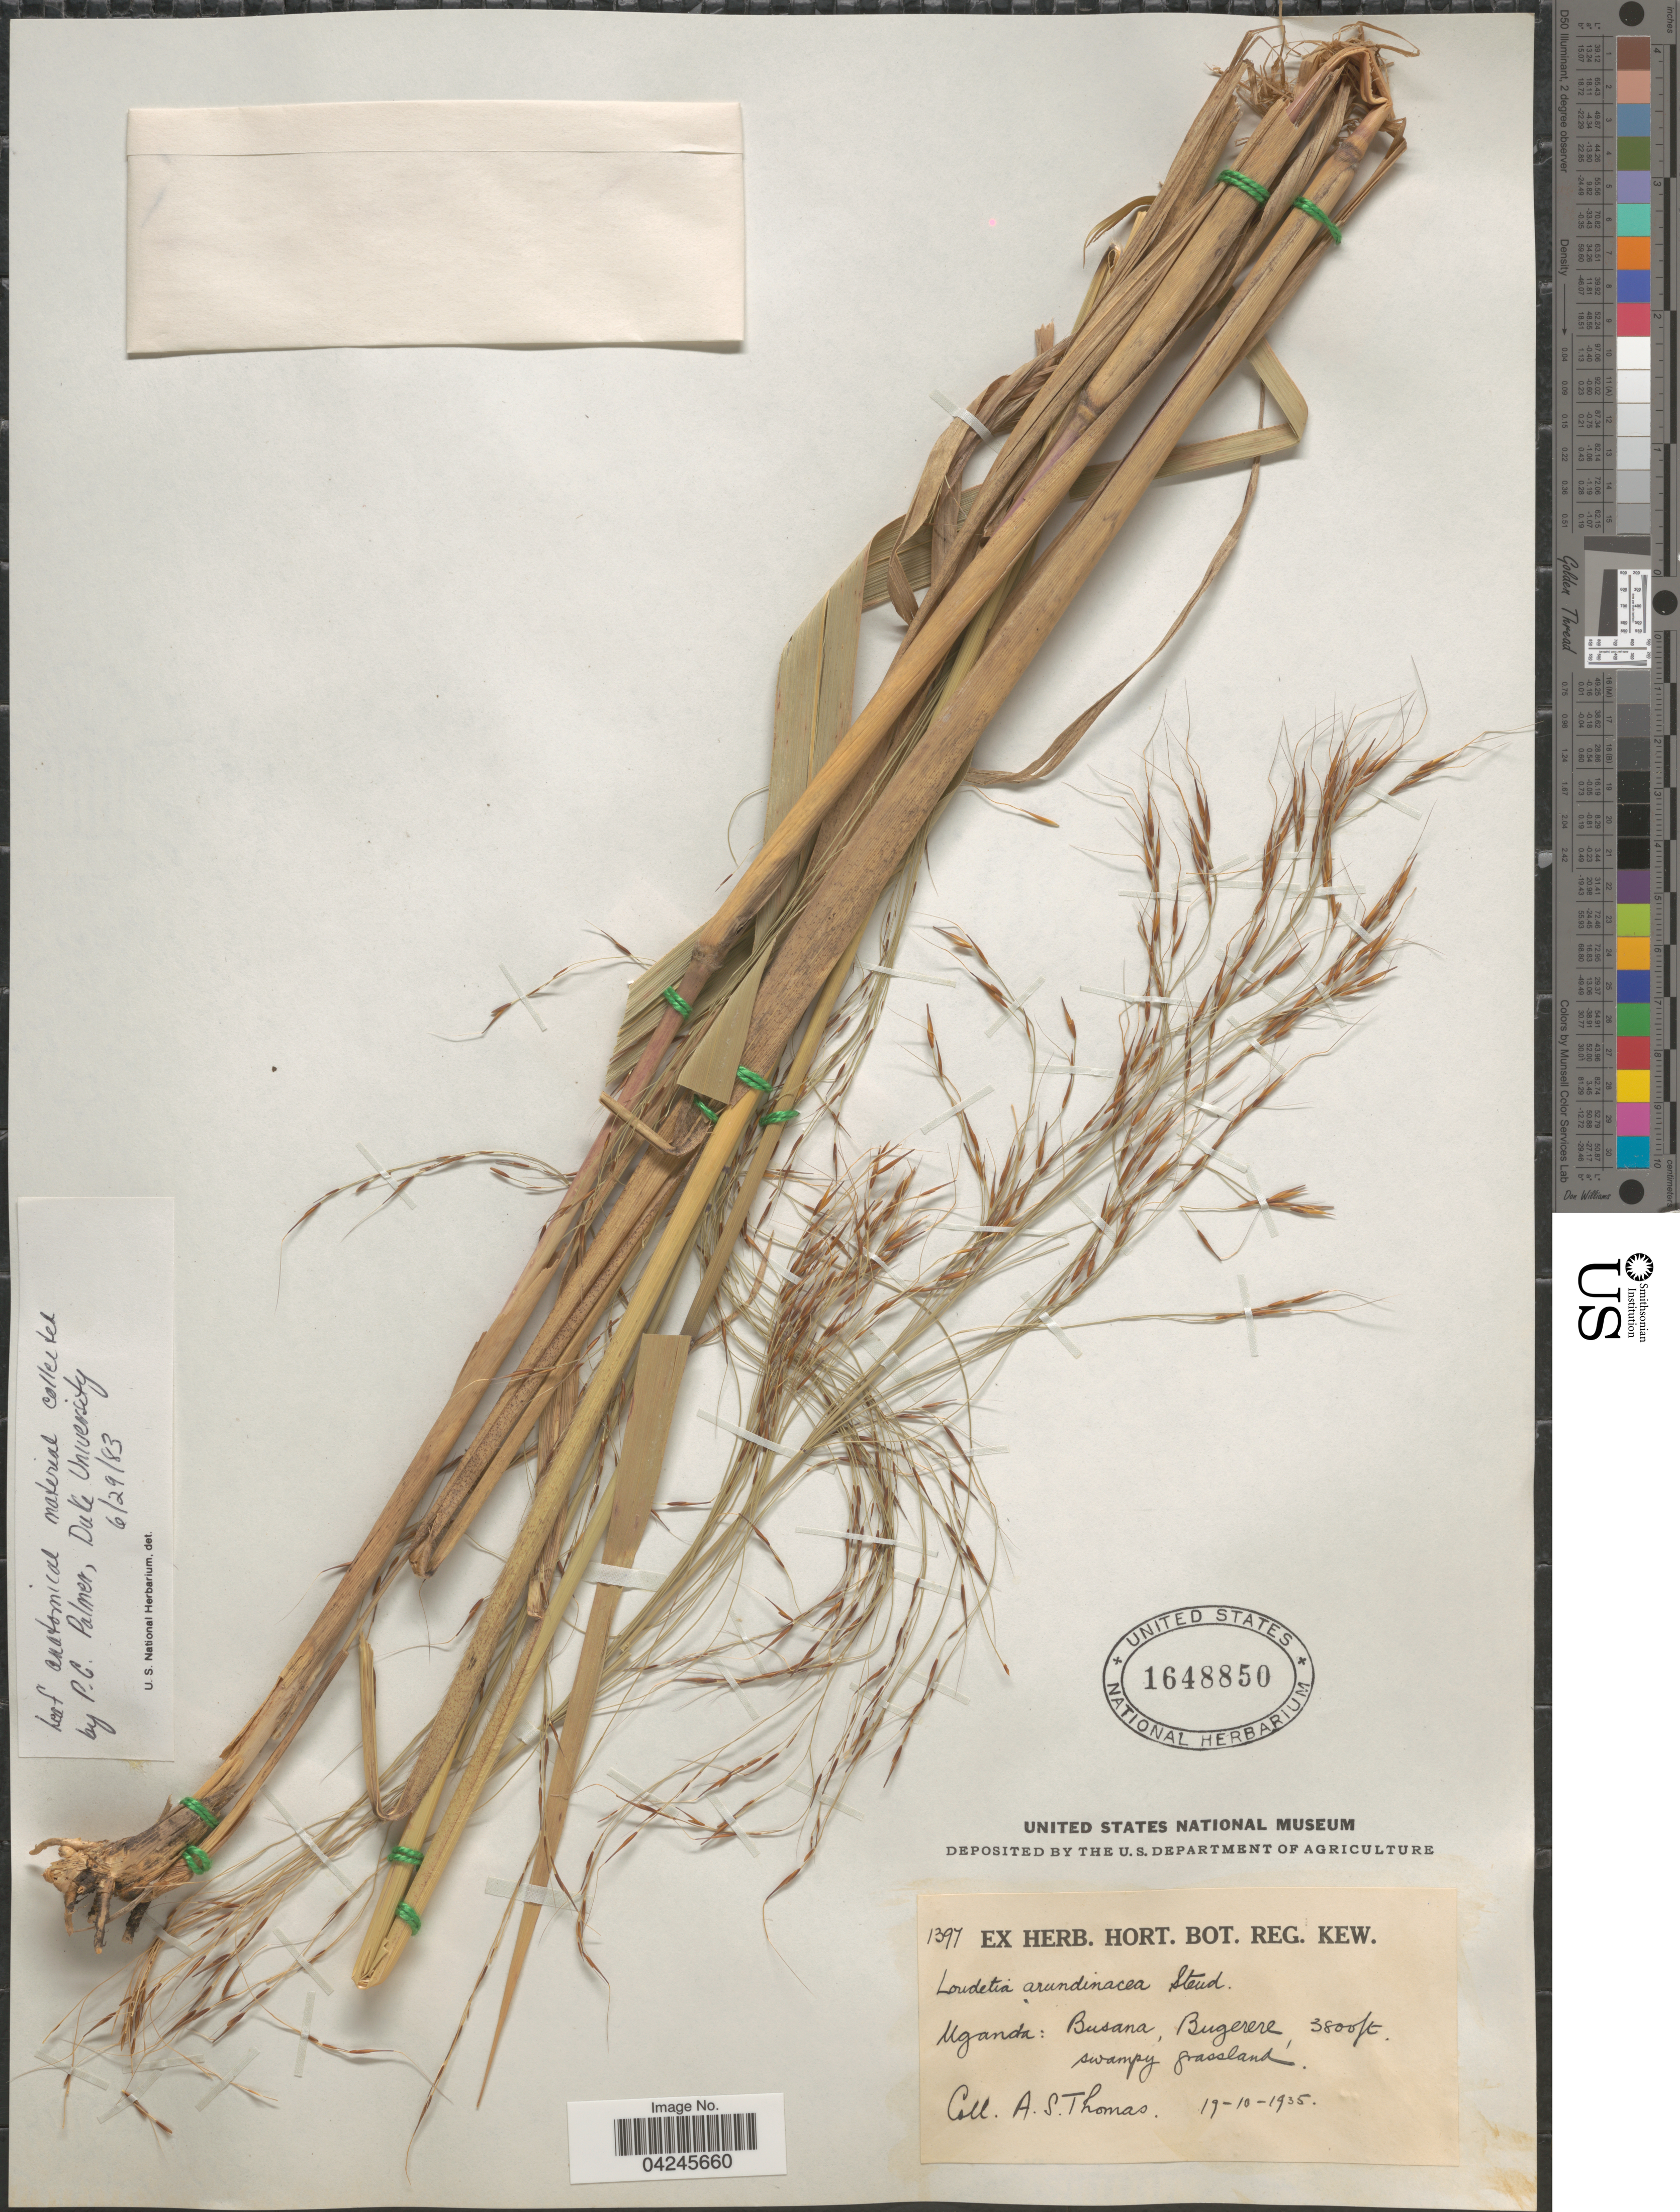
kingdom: Plantae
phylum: Tracheophyta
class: Liliopsida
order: Poales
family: Poaceae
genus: Loudetia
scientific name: Loudetia arundinacea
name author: (Hochst. ex A. Rich.) Steud.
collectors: A. Thomas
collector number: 1397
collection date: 1935-10-19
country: Uganda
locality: Busana, Bugerere, swampy grassland.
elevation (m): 1158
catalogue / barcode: US 1648850